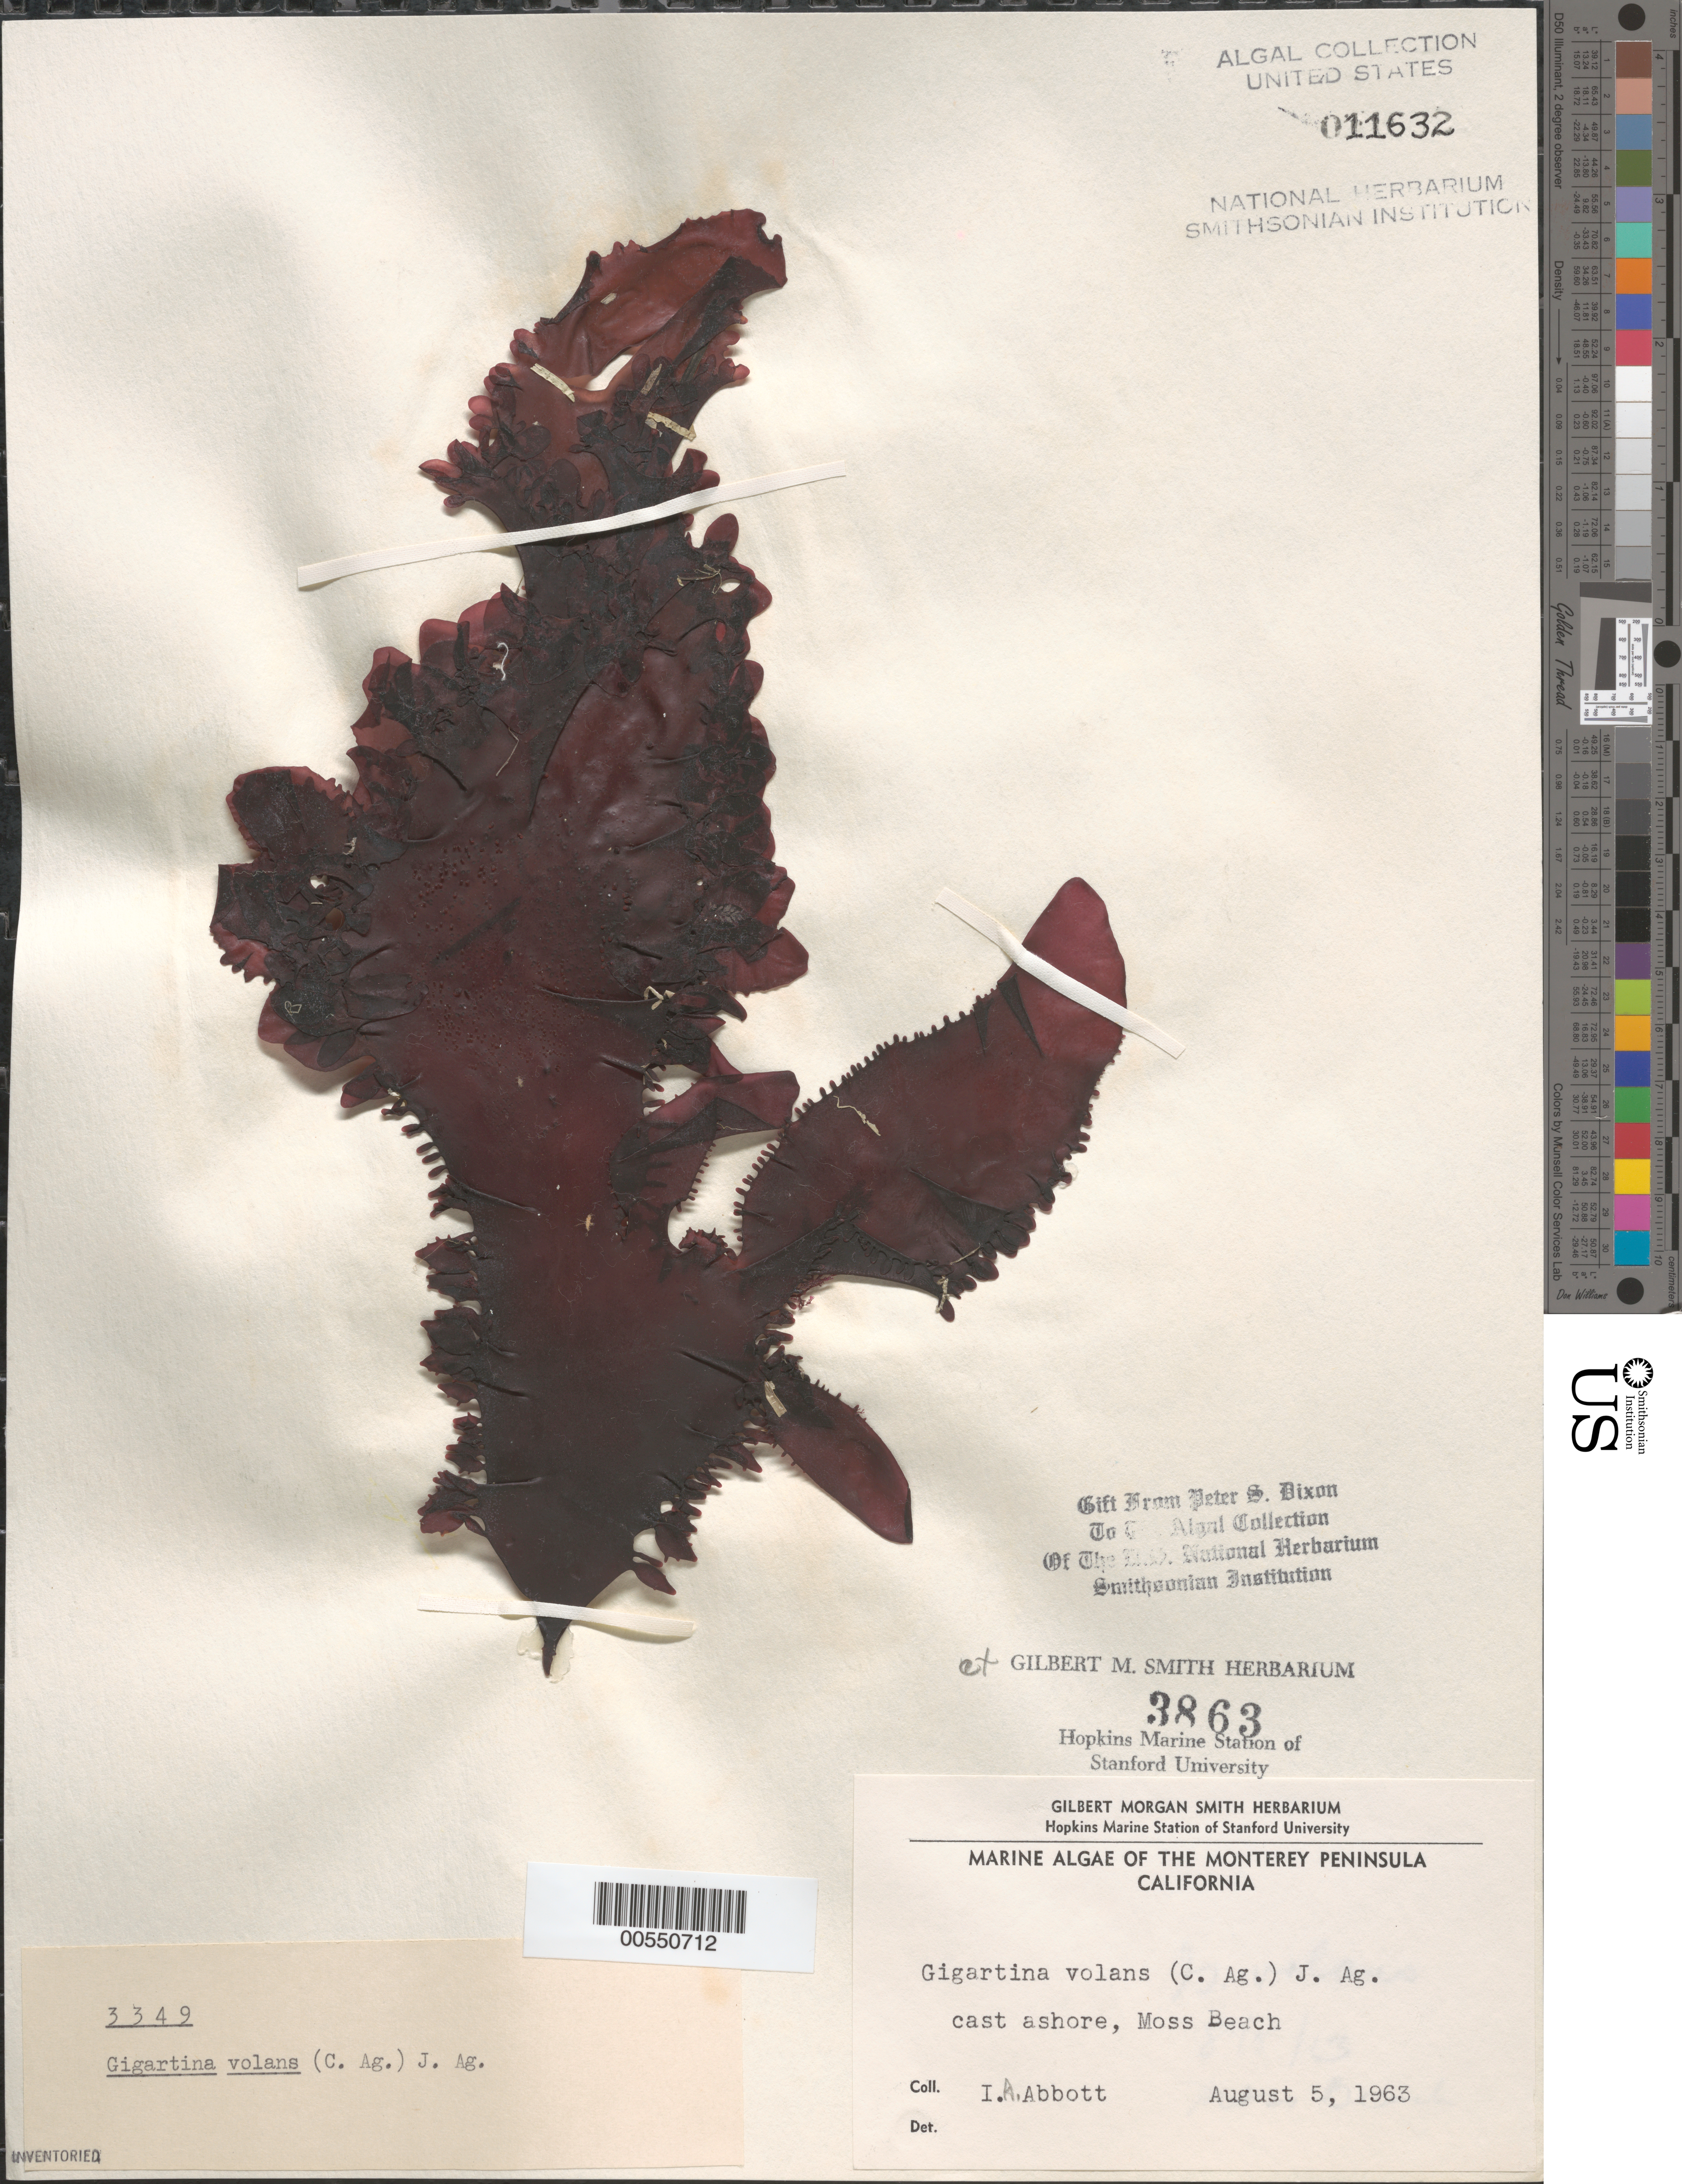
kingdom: Plantae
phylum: Rhodophyta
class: Florideophyceae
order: Gigartinales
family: Gigartinaceae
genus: Mazzaella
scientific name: Mazzaella volans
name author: (C. Agardh) Fredericq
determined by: Algae name updating Project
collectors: I. A. Abbott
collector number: PSD 3349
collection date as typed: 05 Aug 1963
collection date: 1963-08-05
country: United States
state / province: California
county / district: Monterey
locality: Moss Beach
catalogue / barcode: US 11632